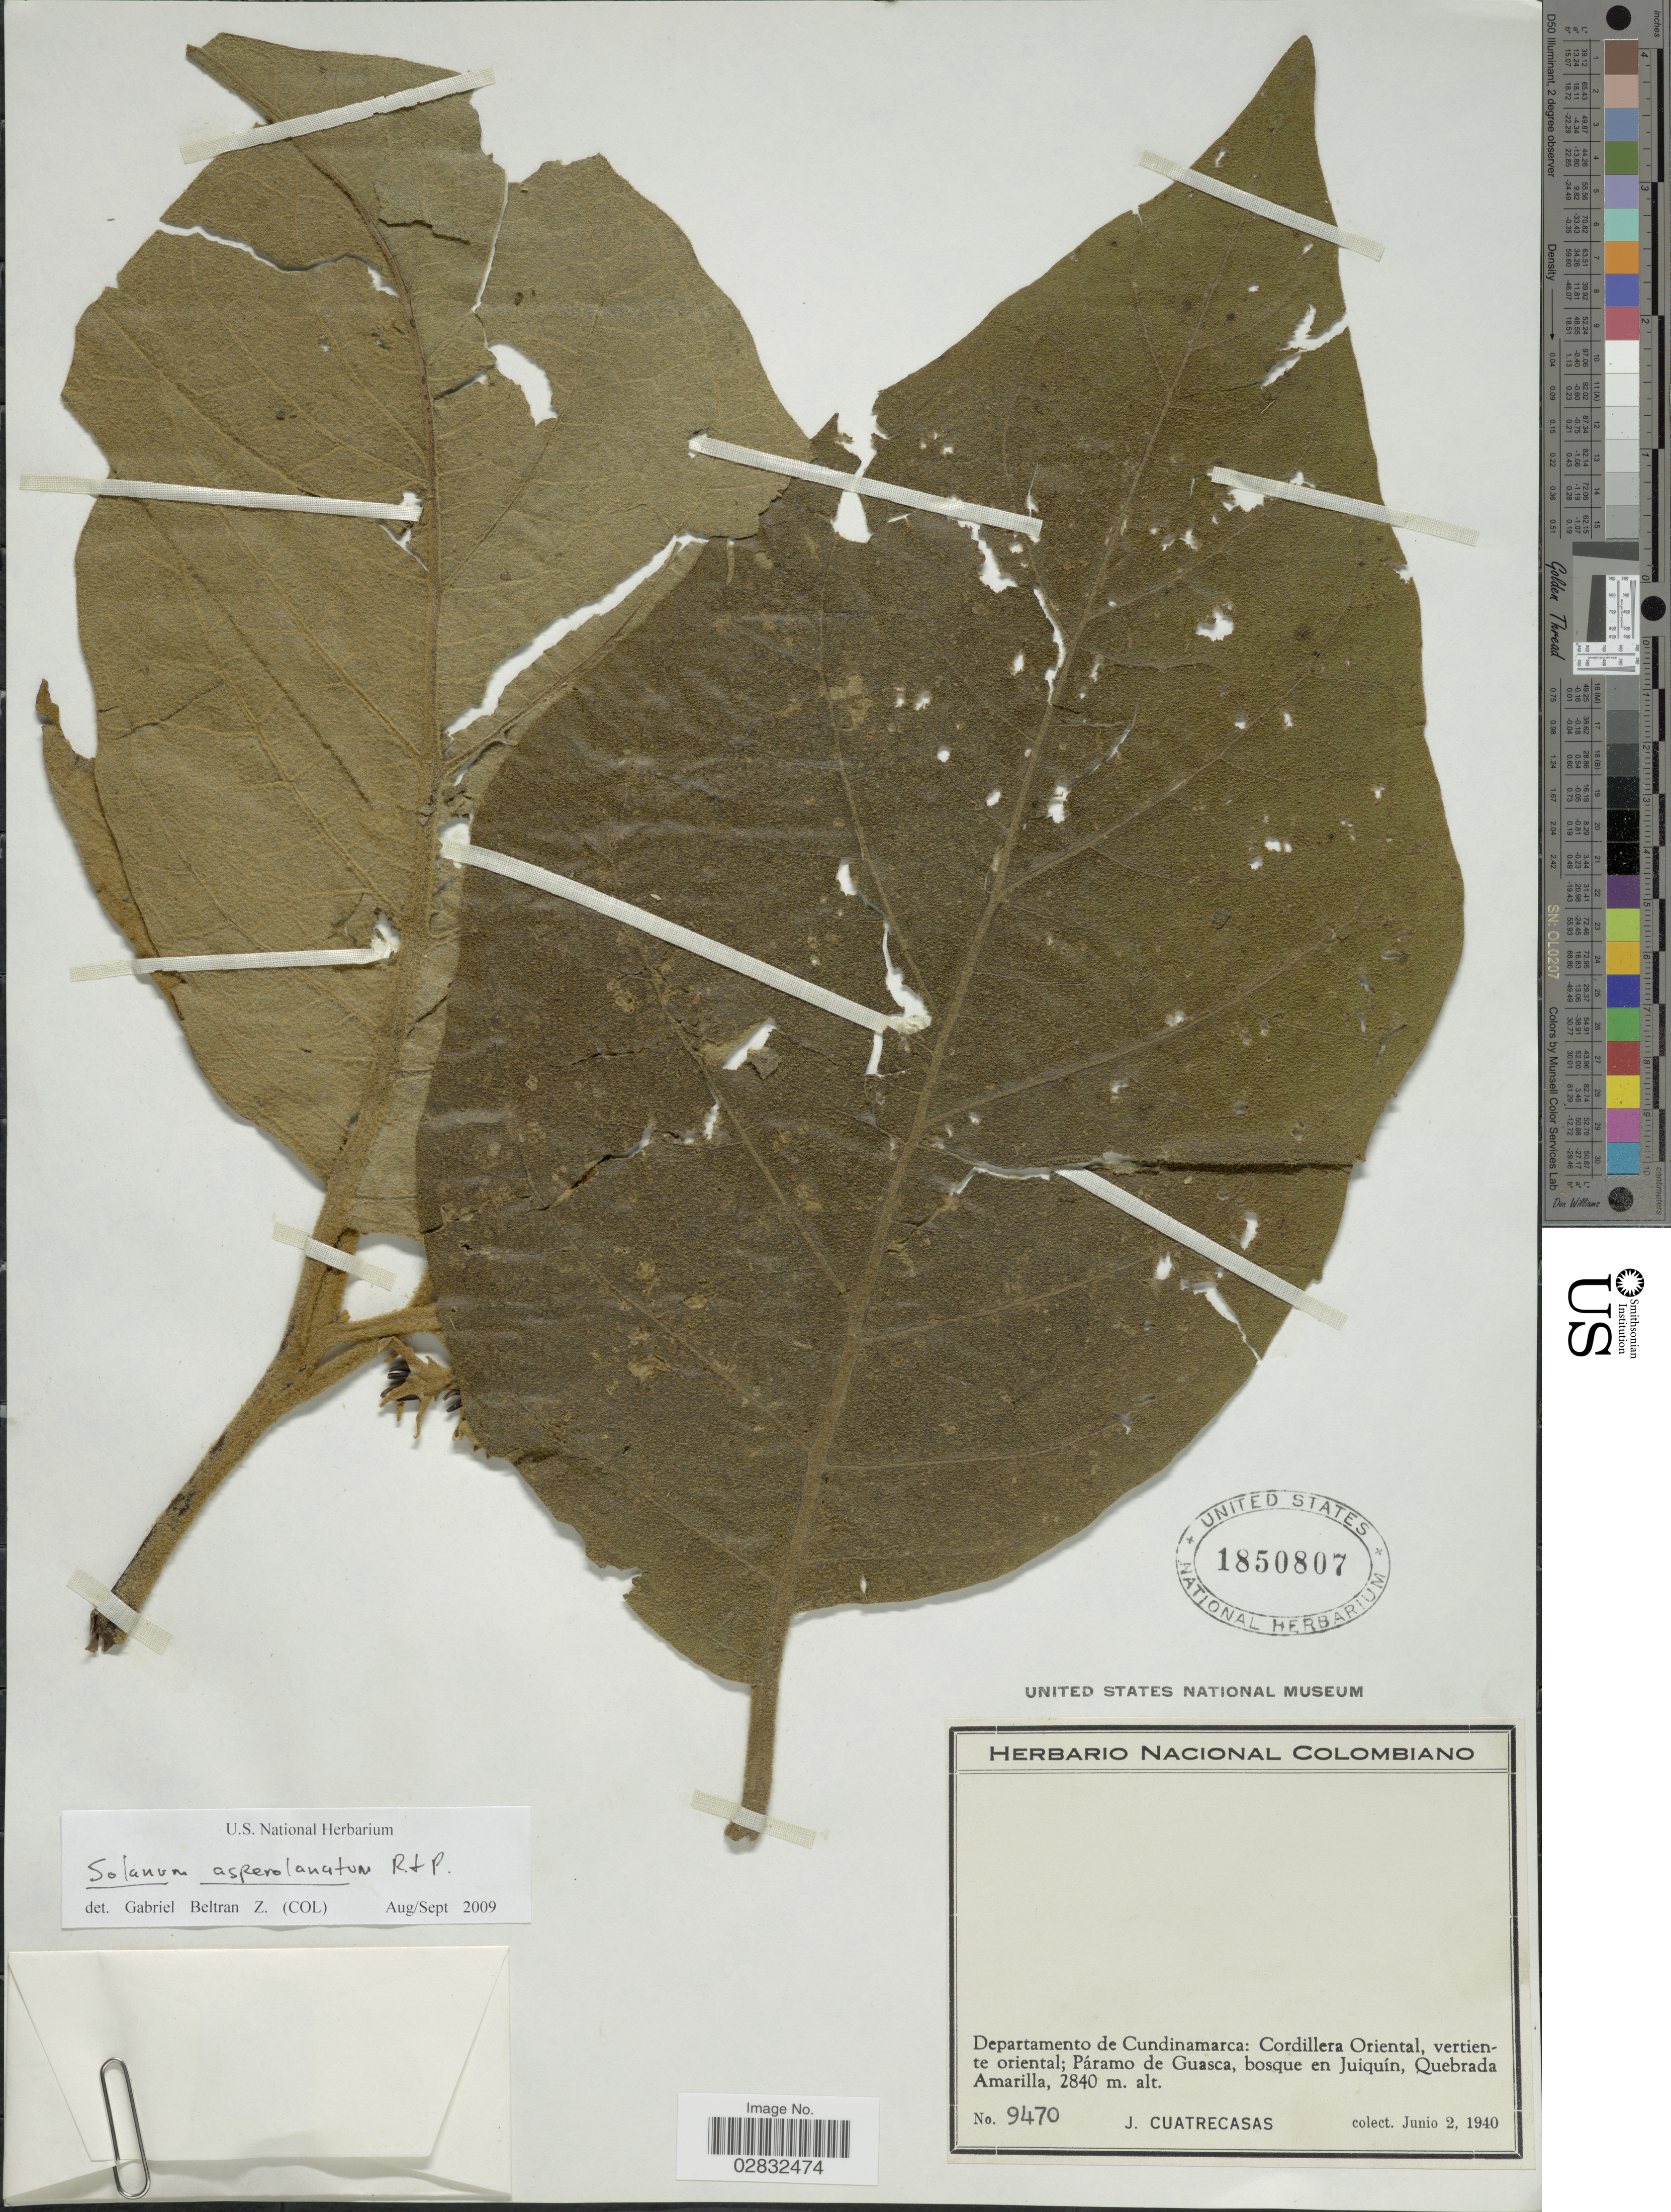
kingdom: Plantae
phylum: Tracheophyta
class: Magnoliopsida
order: Solanales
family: Solanaceae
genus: Solanum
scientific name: Solanum asperolatum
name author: Ruiz & Pav.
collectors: J. Cuatrecasas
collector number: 9470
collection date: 1940-06-02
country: Colombia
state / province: Cundinamarca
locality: Departamento de Cundinamarca, Cordillera Oriental, vertiente oriental, Páramo de Guasca, bosque en Juiquín, Quebrada Amarilla.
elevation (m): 2840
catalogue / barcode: US 1850807